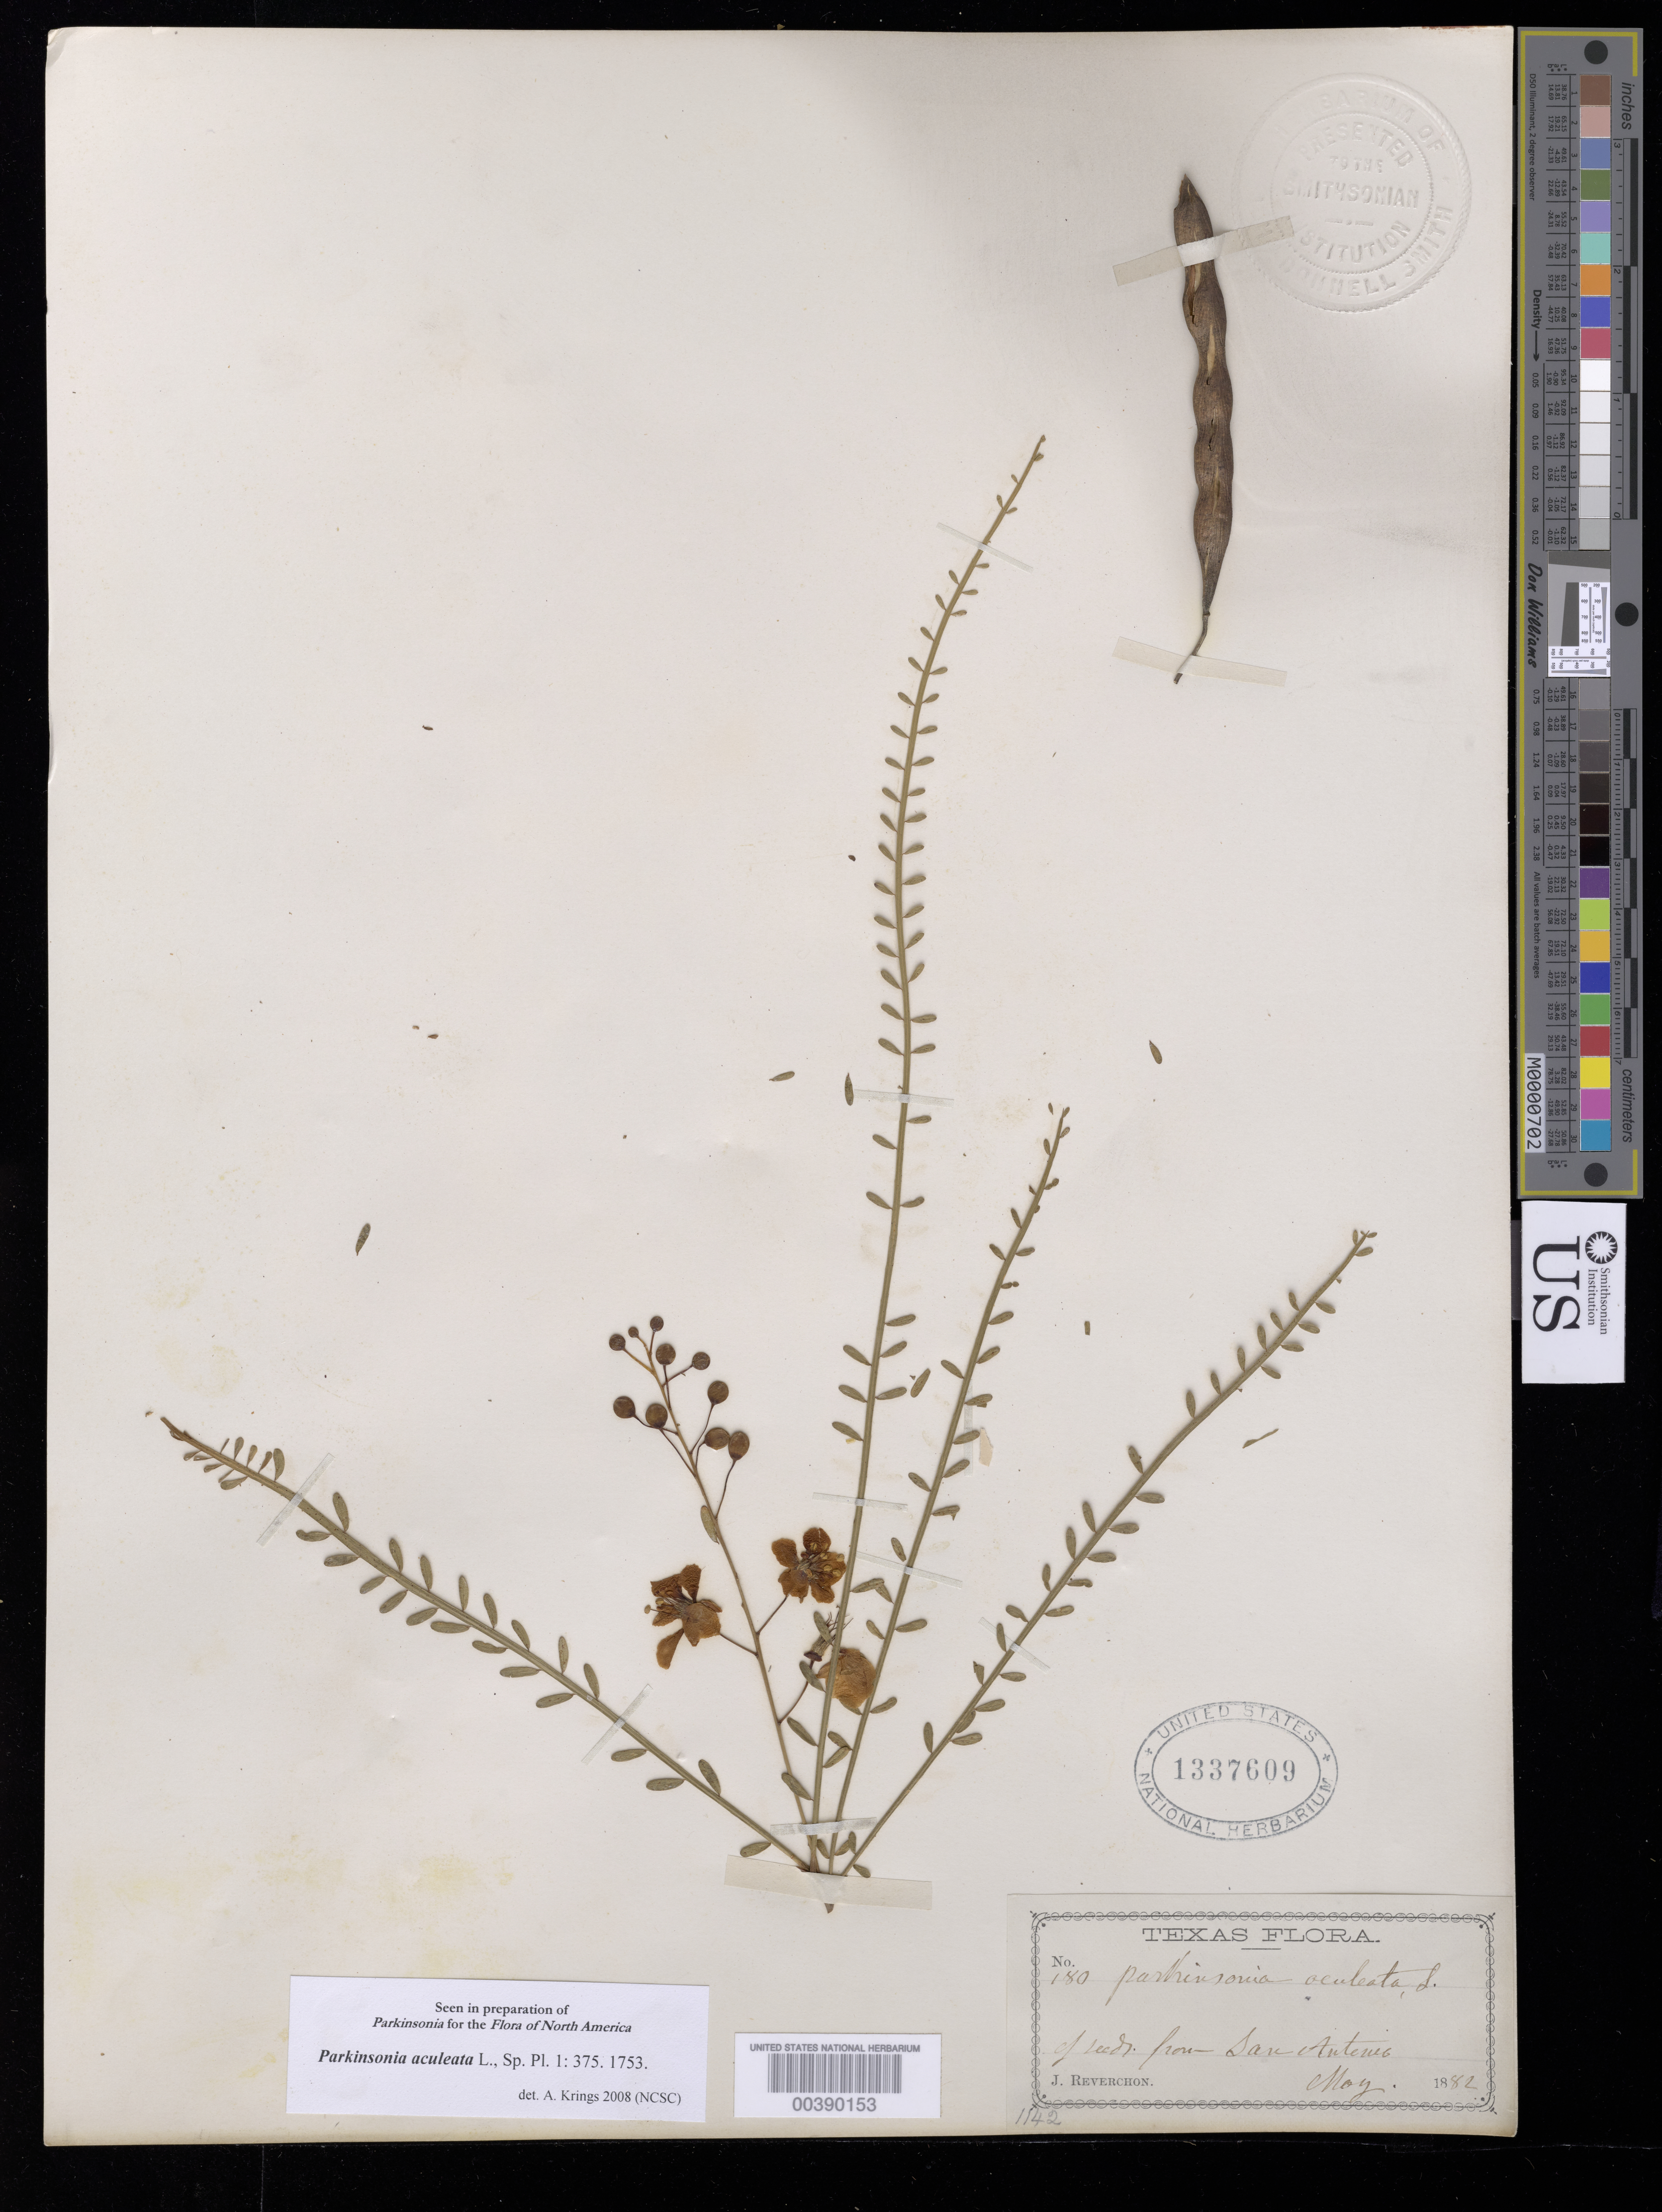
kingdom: Plantae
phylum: Tracheophyta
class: Magnoliopsida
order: Fabales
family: Fabaceae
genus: Parkinsonia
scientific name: Parkinsonia aculeata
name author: L.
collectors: J. Reverchon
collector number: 180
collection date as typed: May 1882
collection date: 1882-05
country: United States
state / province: Texas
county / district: Bexar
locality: San antonio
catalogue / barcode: US 1337609